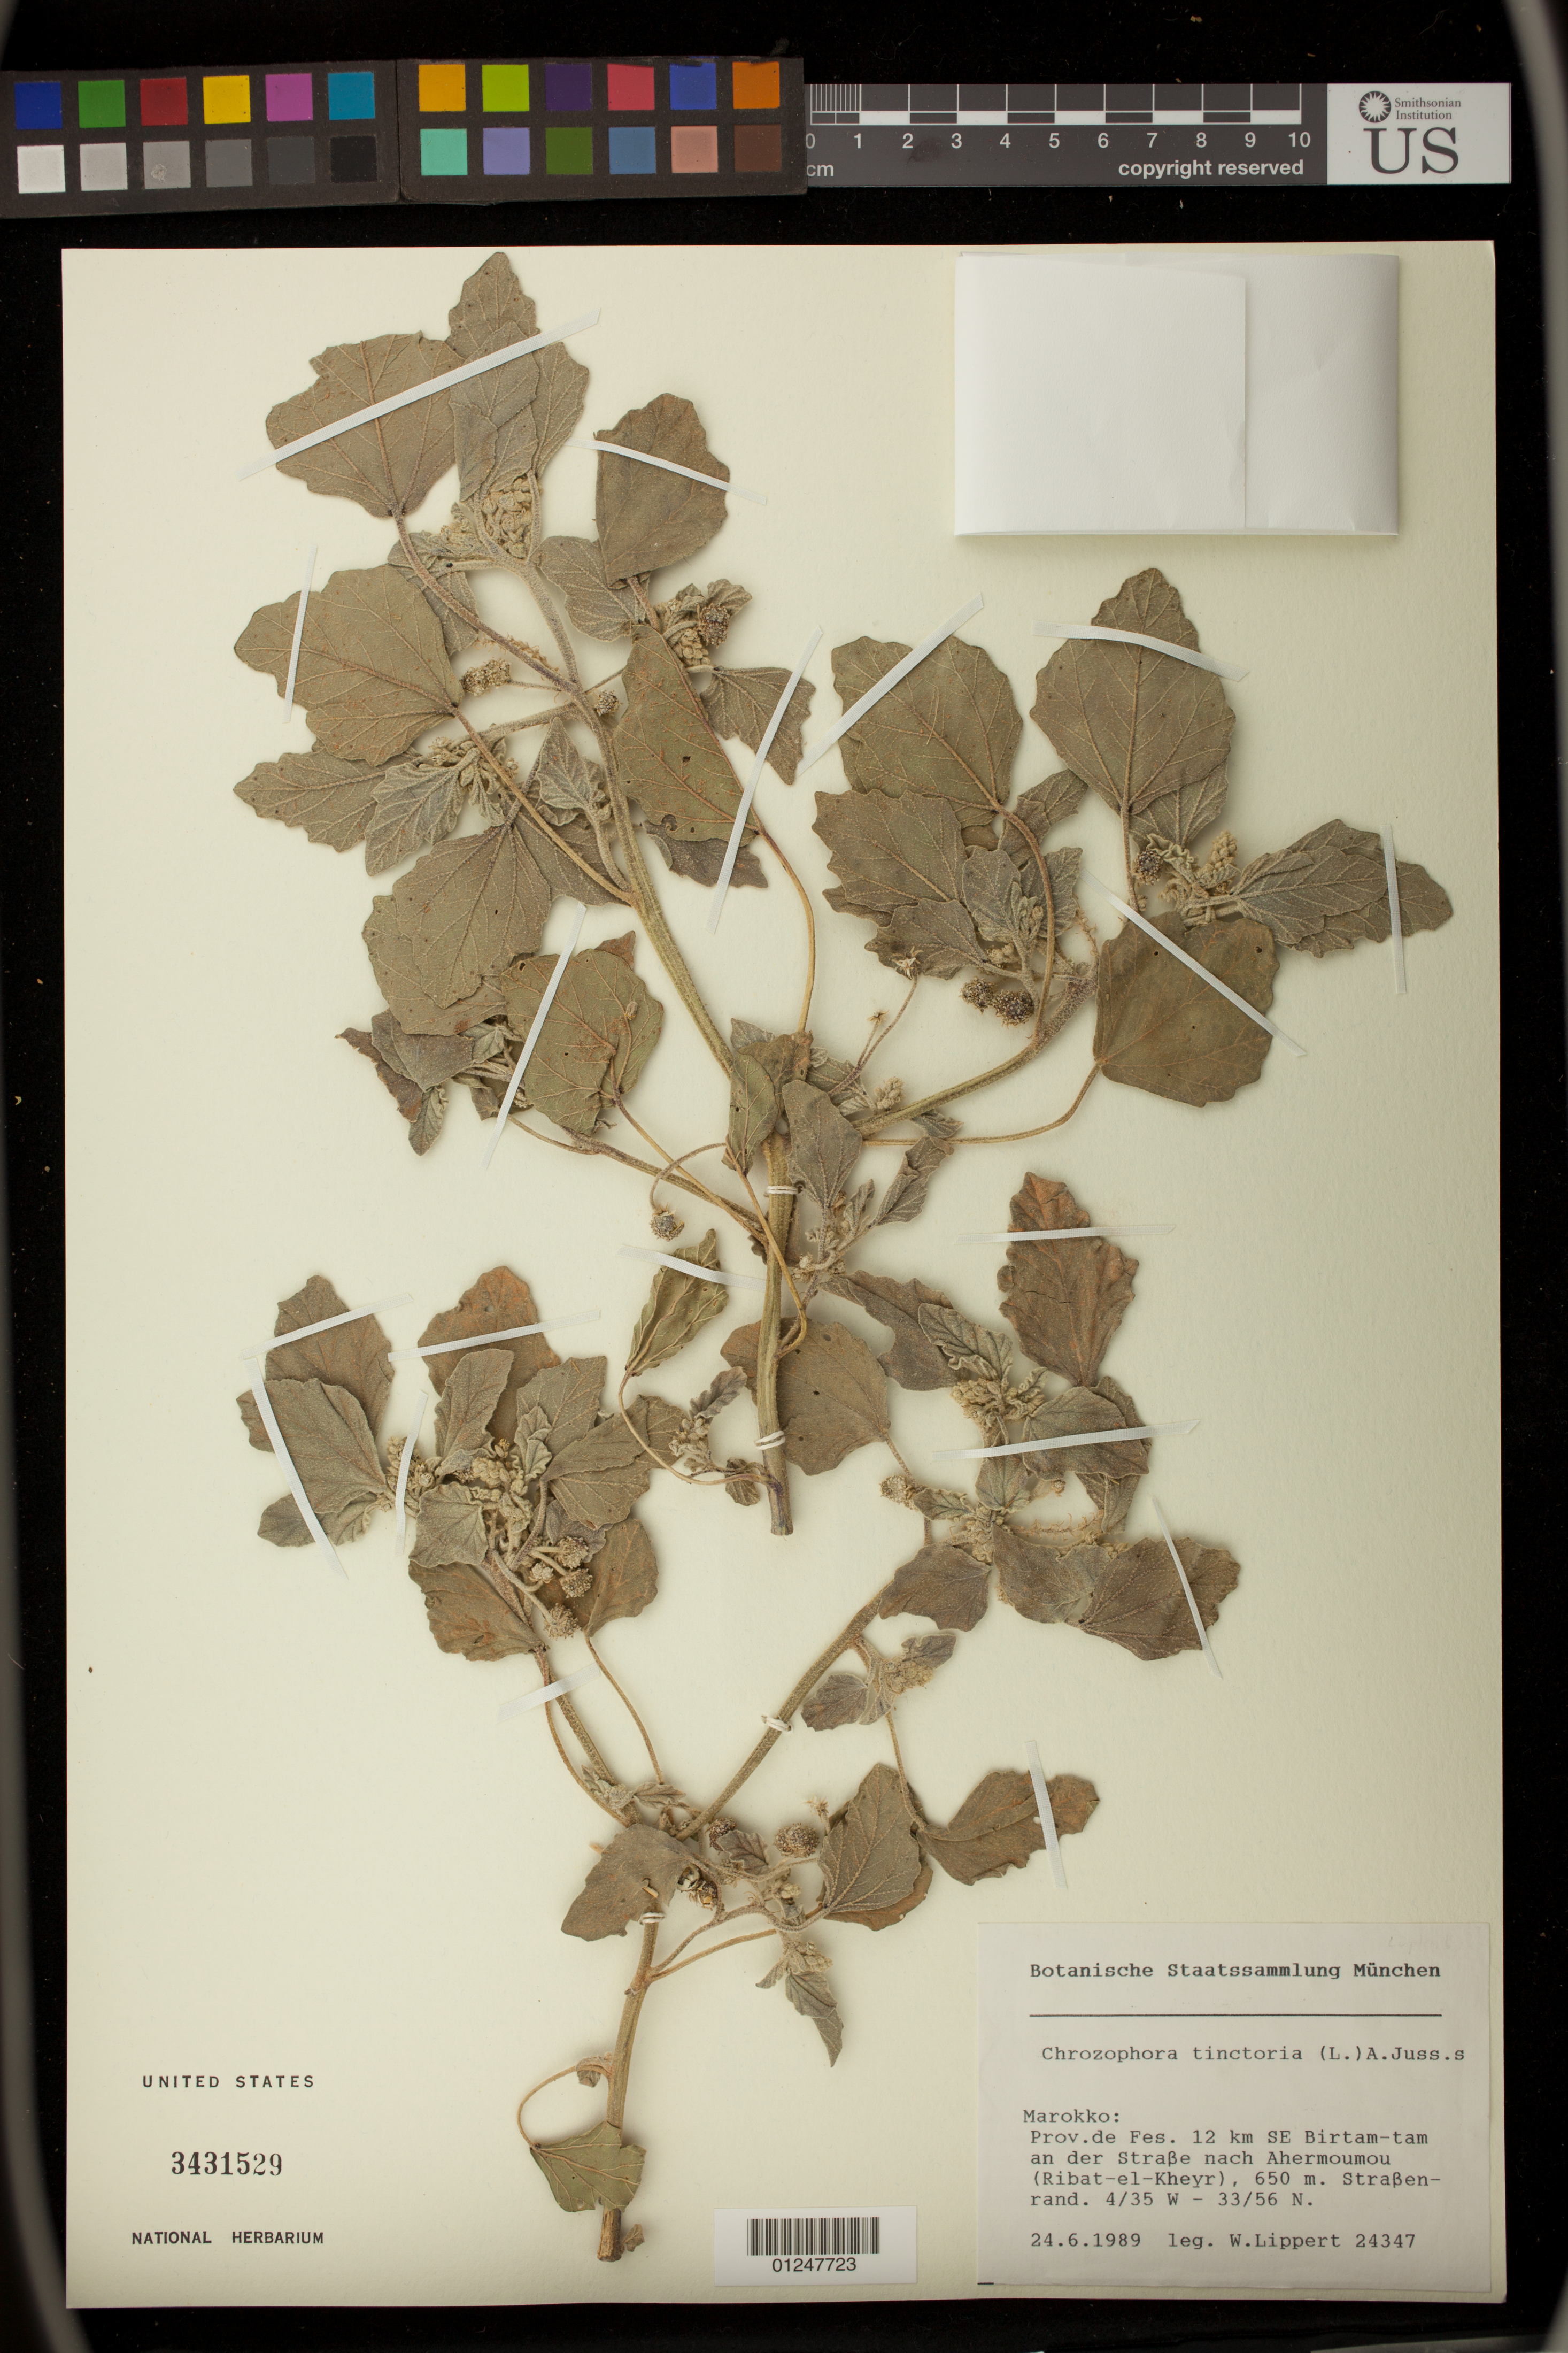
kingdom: Plantae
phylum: Tracheophyta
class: Magnoliopsida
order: Malpighiales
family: Euphorbiaceae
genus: Chrozophora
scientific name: Chrozophora tinctoria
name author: (L.) A. Juss.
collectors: Lippert, W.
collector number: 24347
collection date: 1989-06-24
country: Morocco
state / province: Fes-Boulemane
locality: Prov. de Fes. 12 km SE Birtam-tam an der Strasse nach Ahermoumou (Ribat-el-Kheyr), 650 m. Strassenrand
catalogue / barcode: US 3431529